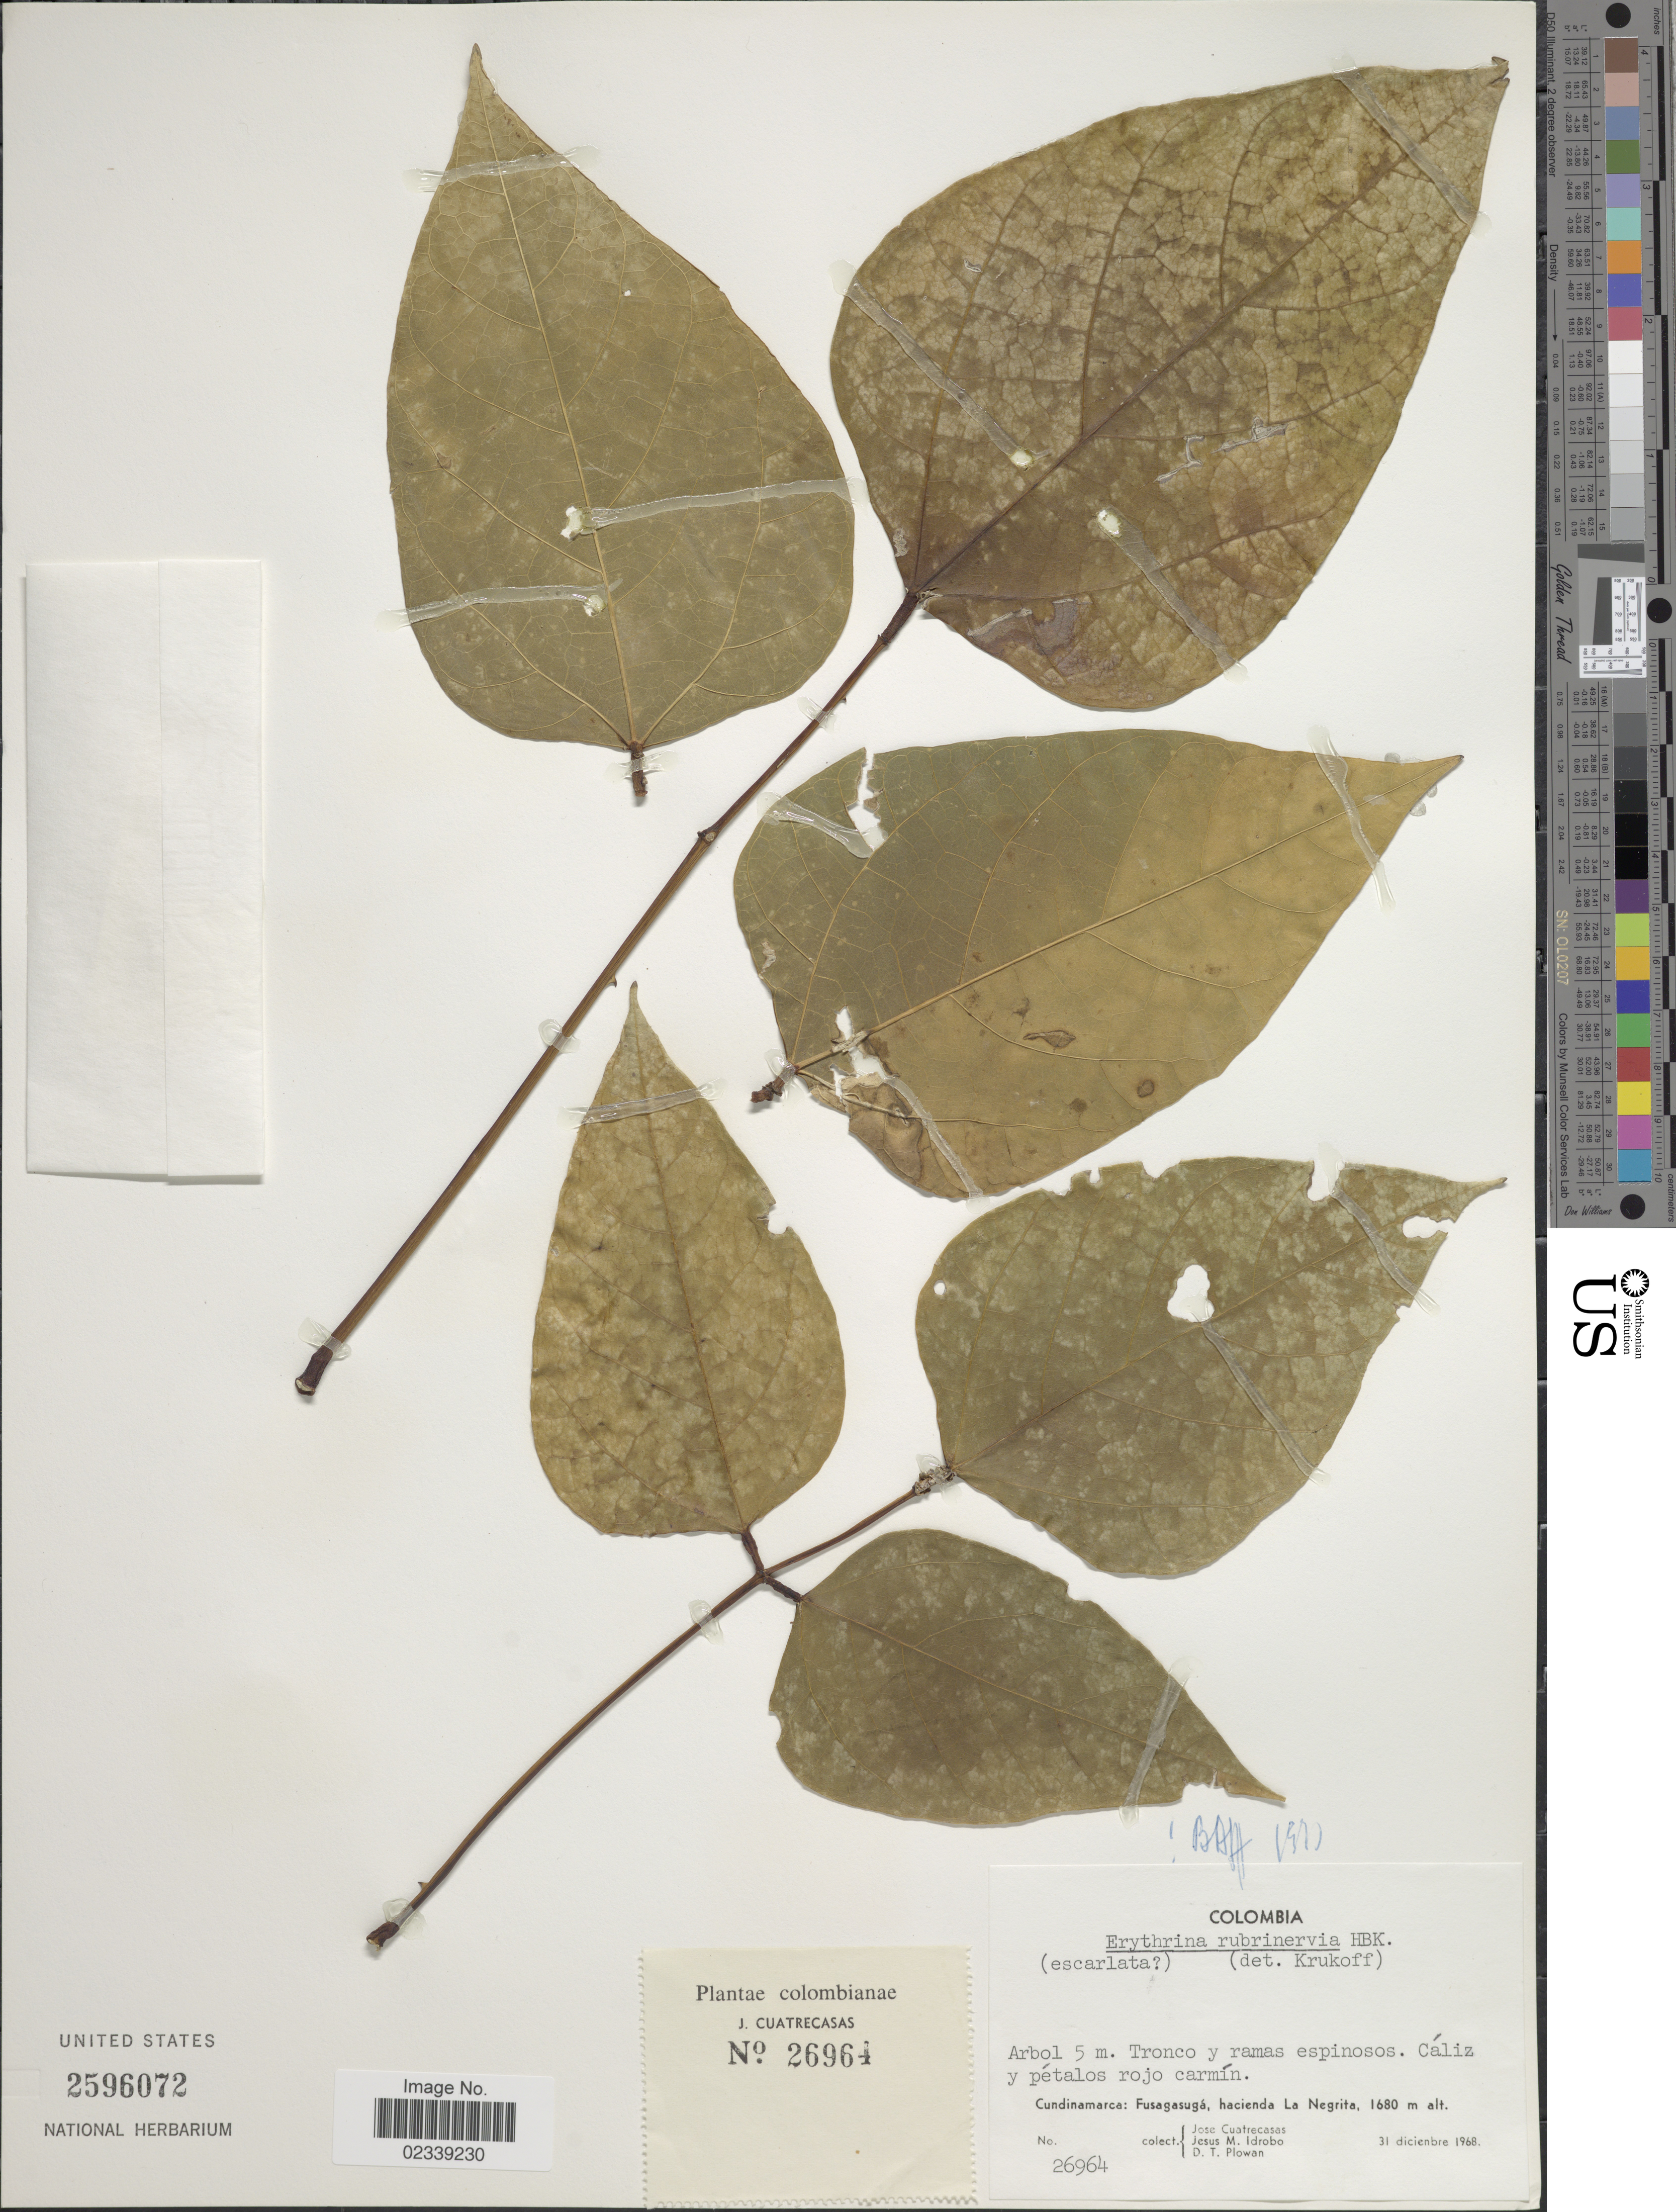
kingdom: Plantae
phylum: Tracheophyta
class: Magnoliopsida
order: Fabales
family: Fabaceae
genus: Erythrina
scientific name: Erythrina rubrinervia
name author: Kunth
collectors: J. Cuatrecasas, J. M. Idrobo & D. Plowan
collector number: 26964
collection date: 1968-12-31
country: Colombia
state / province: Cundinamarca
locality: Fusagasuga, hacienda La Negrita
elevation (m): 1680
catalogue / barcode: US 2596072